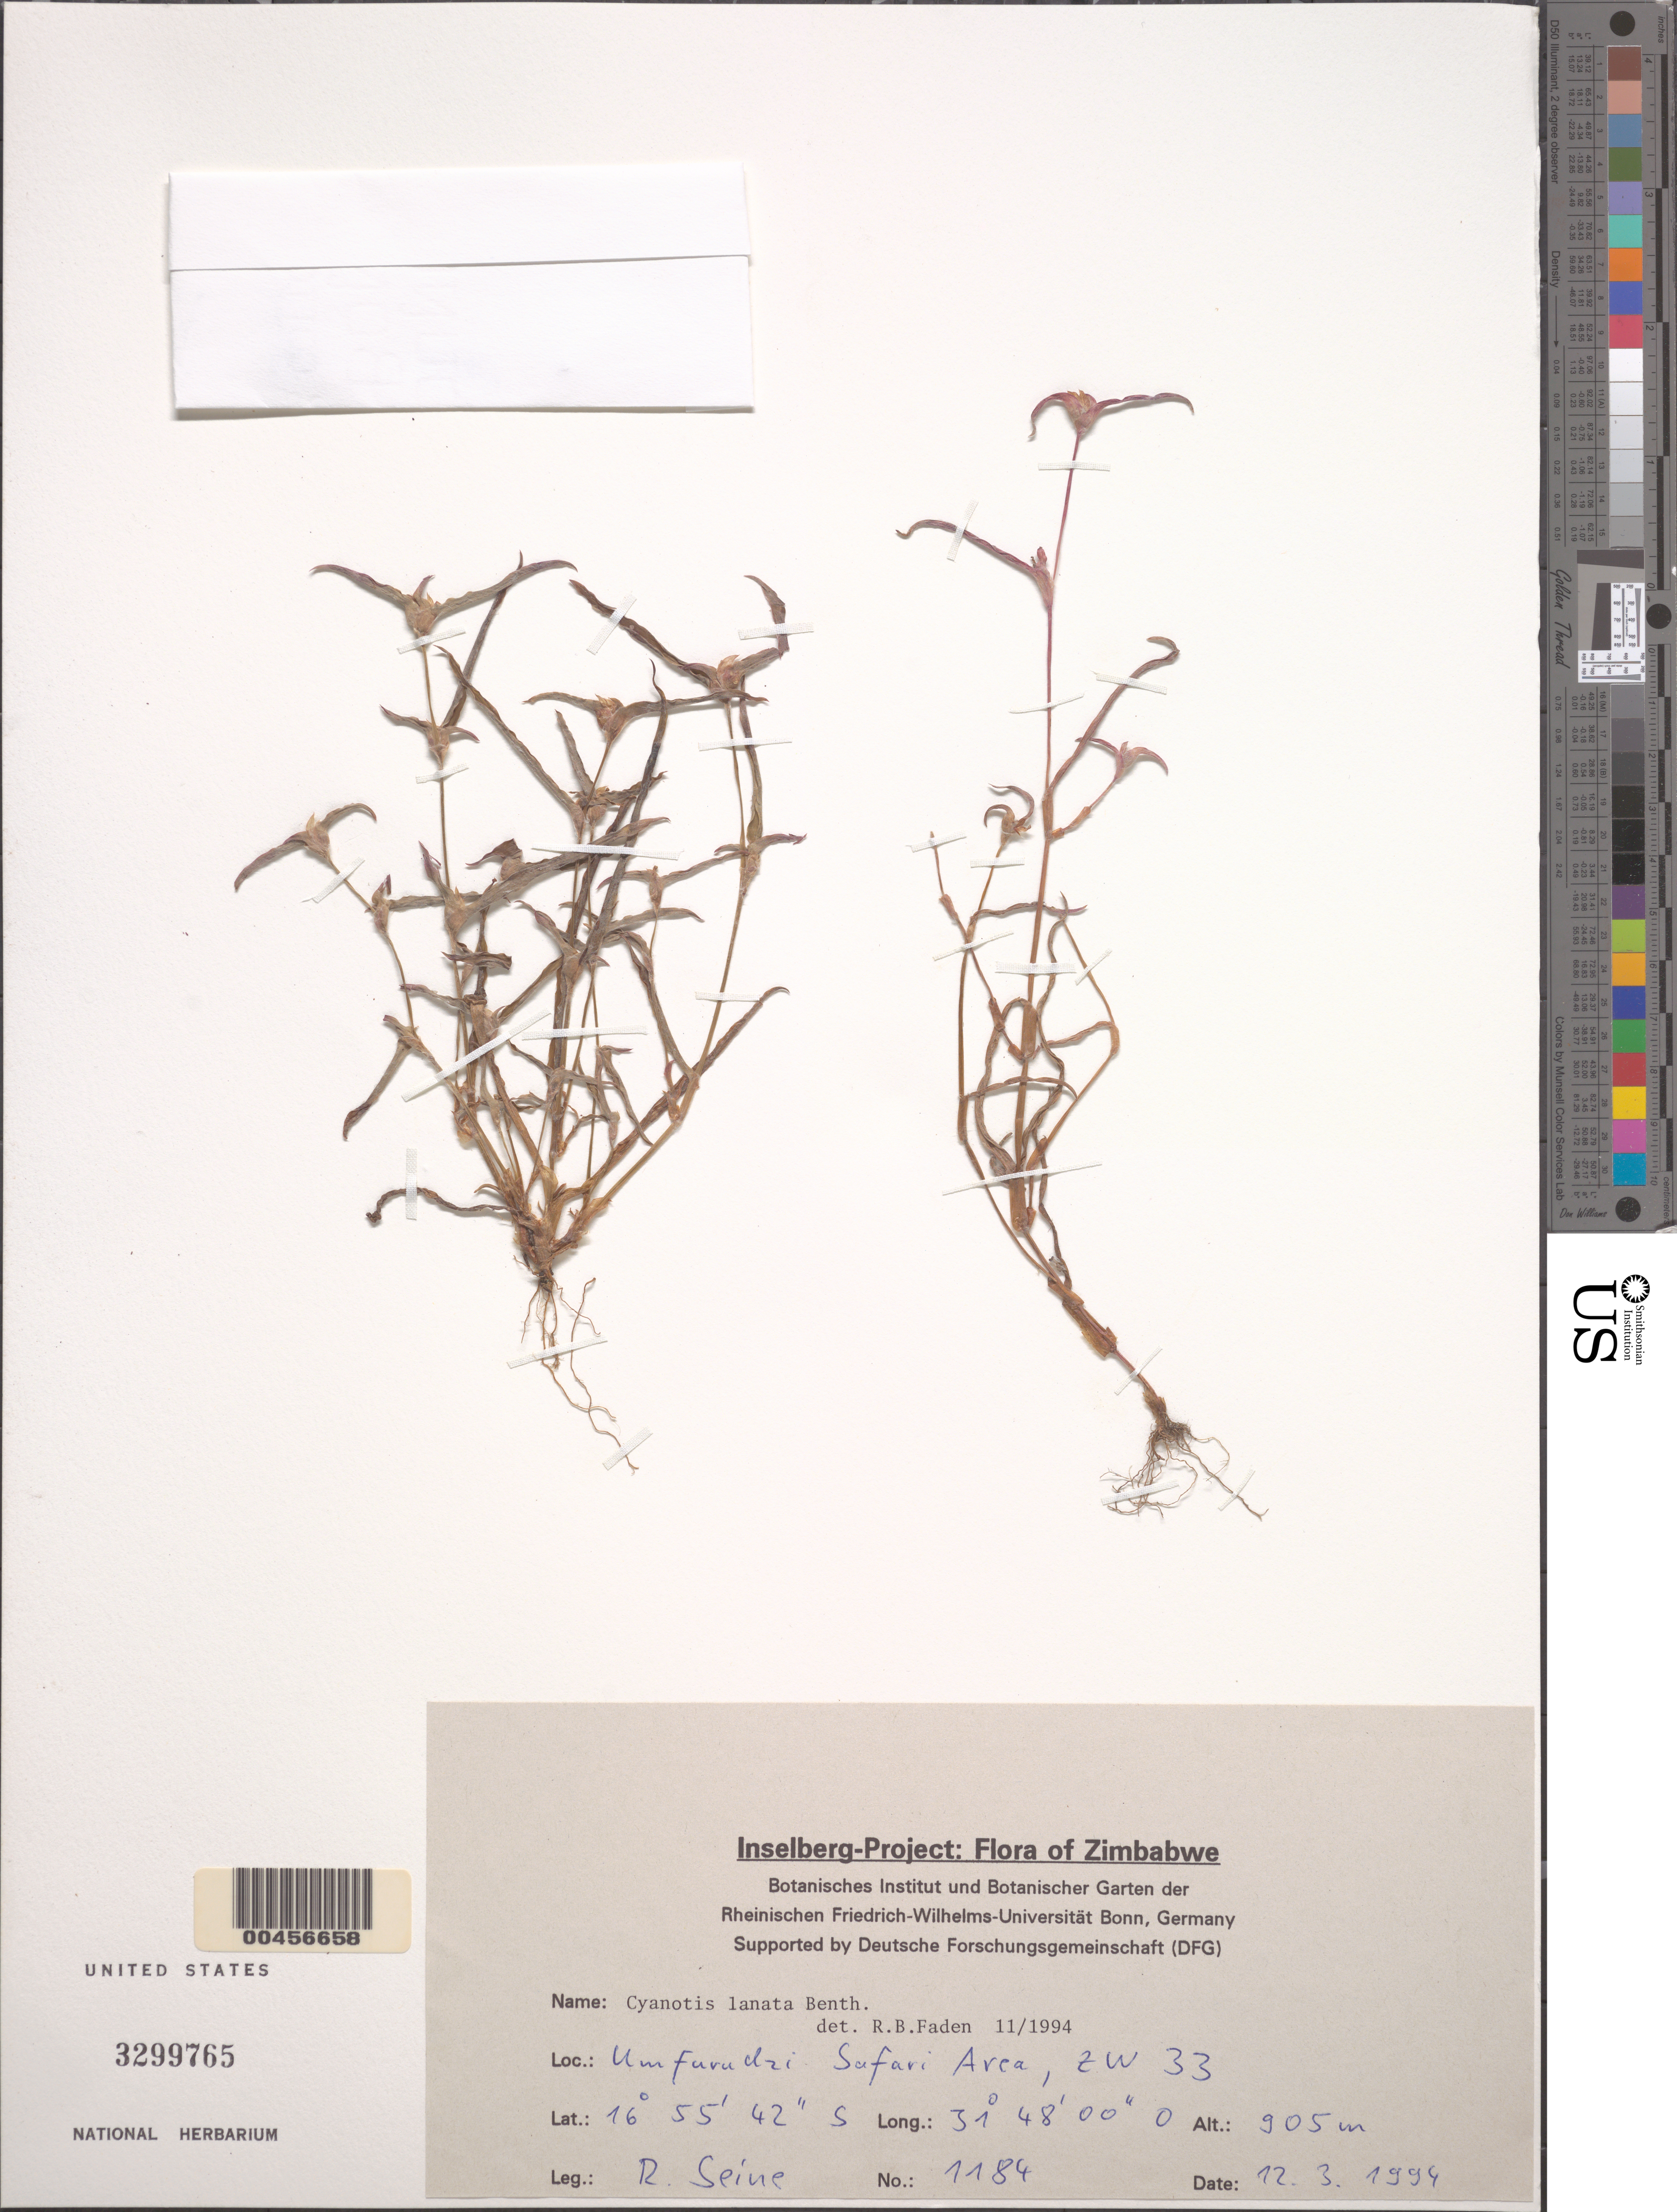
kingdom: Plantae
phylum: Tracheophyta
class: Liliopsida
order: Commelinales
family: Commelinaceae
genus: Cyanotis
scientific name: Cyanotis lanata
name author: Benth.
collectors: R. Seine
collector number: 1184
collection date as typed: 12 Mar 1994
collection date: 1994-03-12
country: Zimbabwe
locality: Umfurudzi safari area, zw33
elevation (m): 905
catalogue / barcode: US 3299765